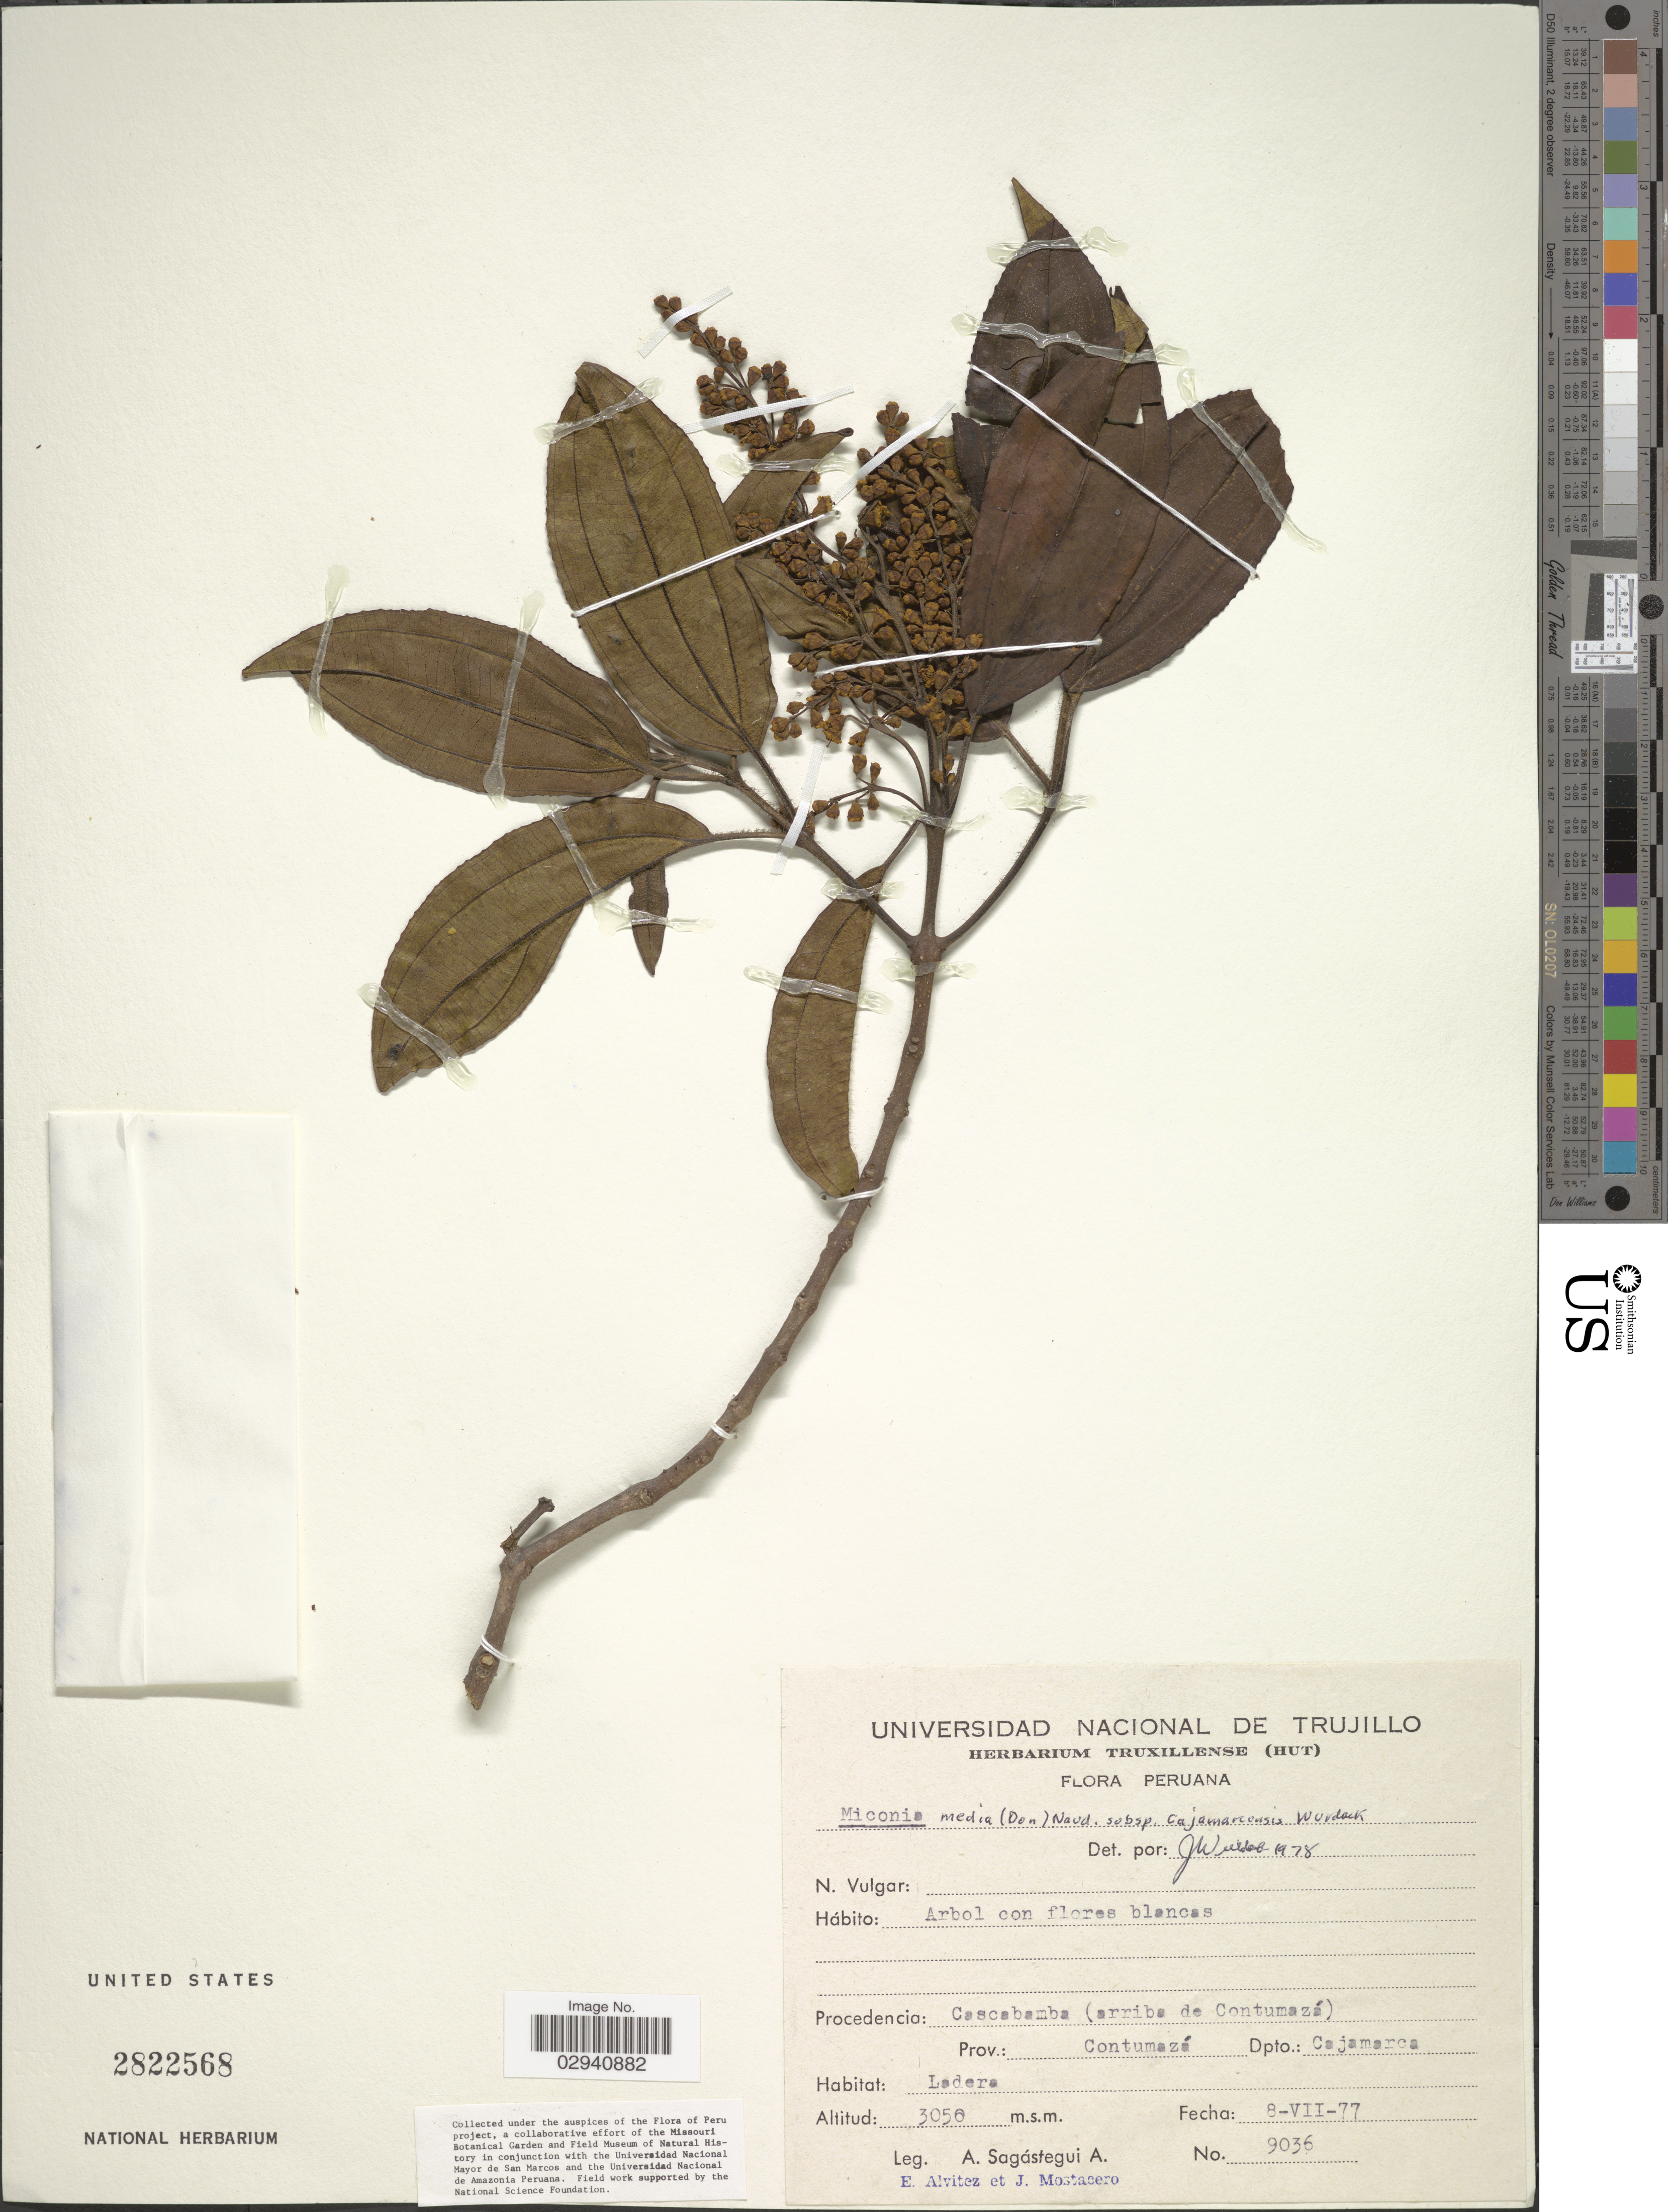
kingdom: Plantae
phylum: Tracheophyta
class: Magnoliopsida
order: Myrtales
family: Melastomataceae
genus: Miconia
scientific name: Miconia media subsp. cajamarcensis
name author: Wurdack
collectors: A. Sagástegui A., E. Alvitez I. & J. Mostacero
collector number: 9036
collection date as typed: Transcribed d/m/y: 8/7/77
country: Peru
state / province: Cajamarca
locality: Procedencia: Cascabamba (arriba de Contumazá). Prov.: Contumazá. Dpto.: Cajamarca.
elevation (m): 3050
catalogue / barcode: US 2822568